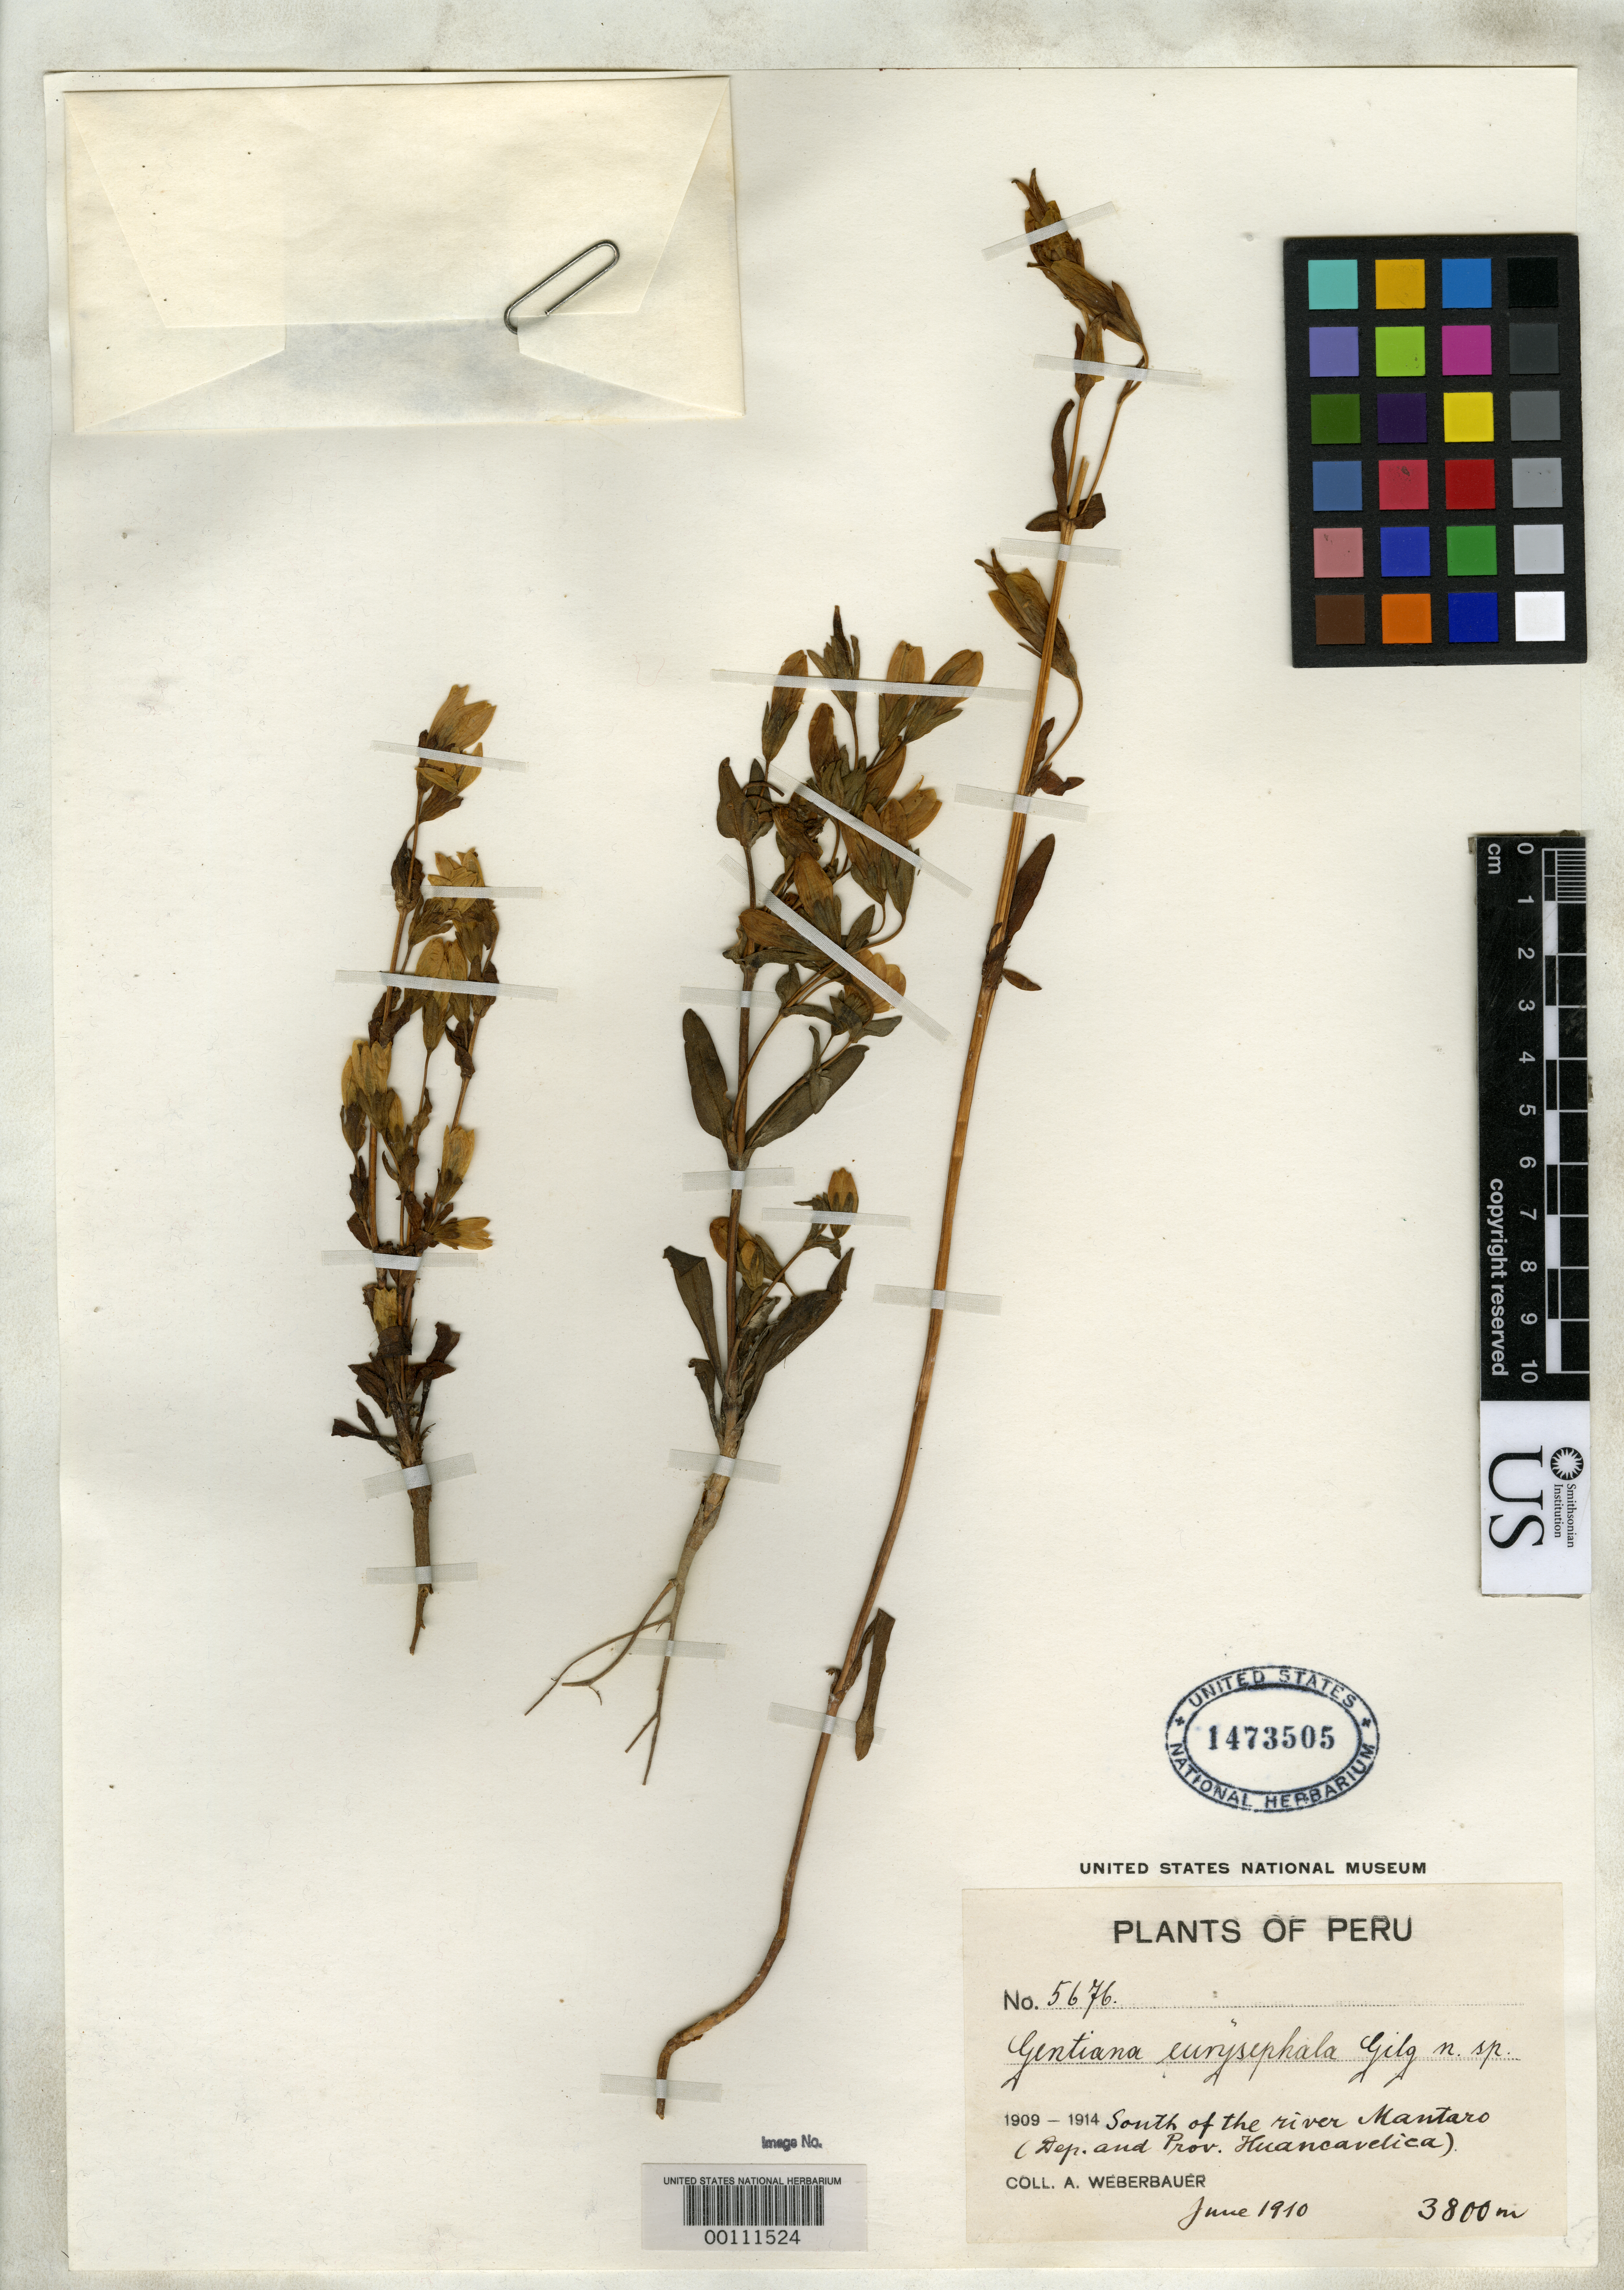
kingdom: Plantae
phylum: Tracheophyta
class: Magnoliopsida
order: Gentianales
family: Gentianaceae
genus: Gentiana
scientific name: Gentiana eurysepala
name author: Gilg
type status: Isotype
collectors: A. Weberbauer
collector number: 5676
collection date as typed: Jun 1910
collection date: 1910-06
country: Peru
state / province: Huancavelica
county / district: Huancavelica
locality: S of Mantaro River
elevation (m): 3800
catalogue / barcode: US 1473505